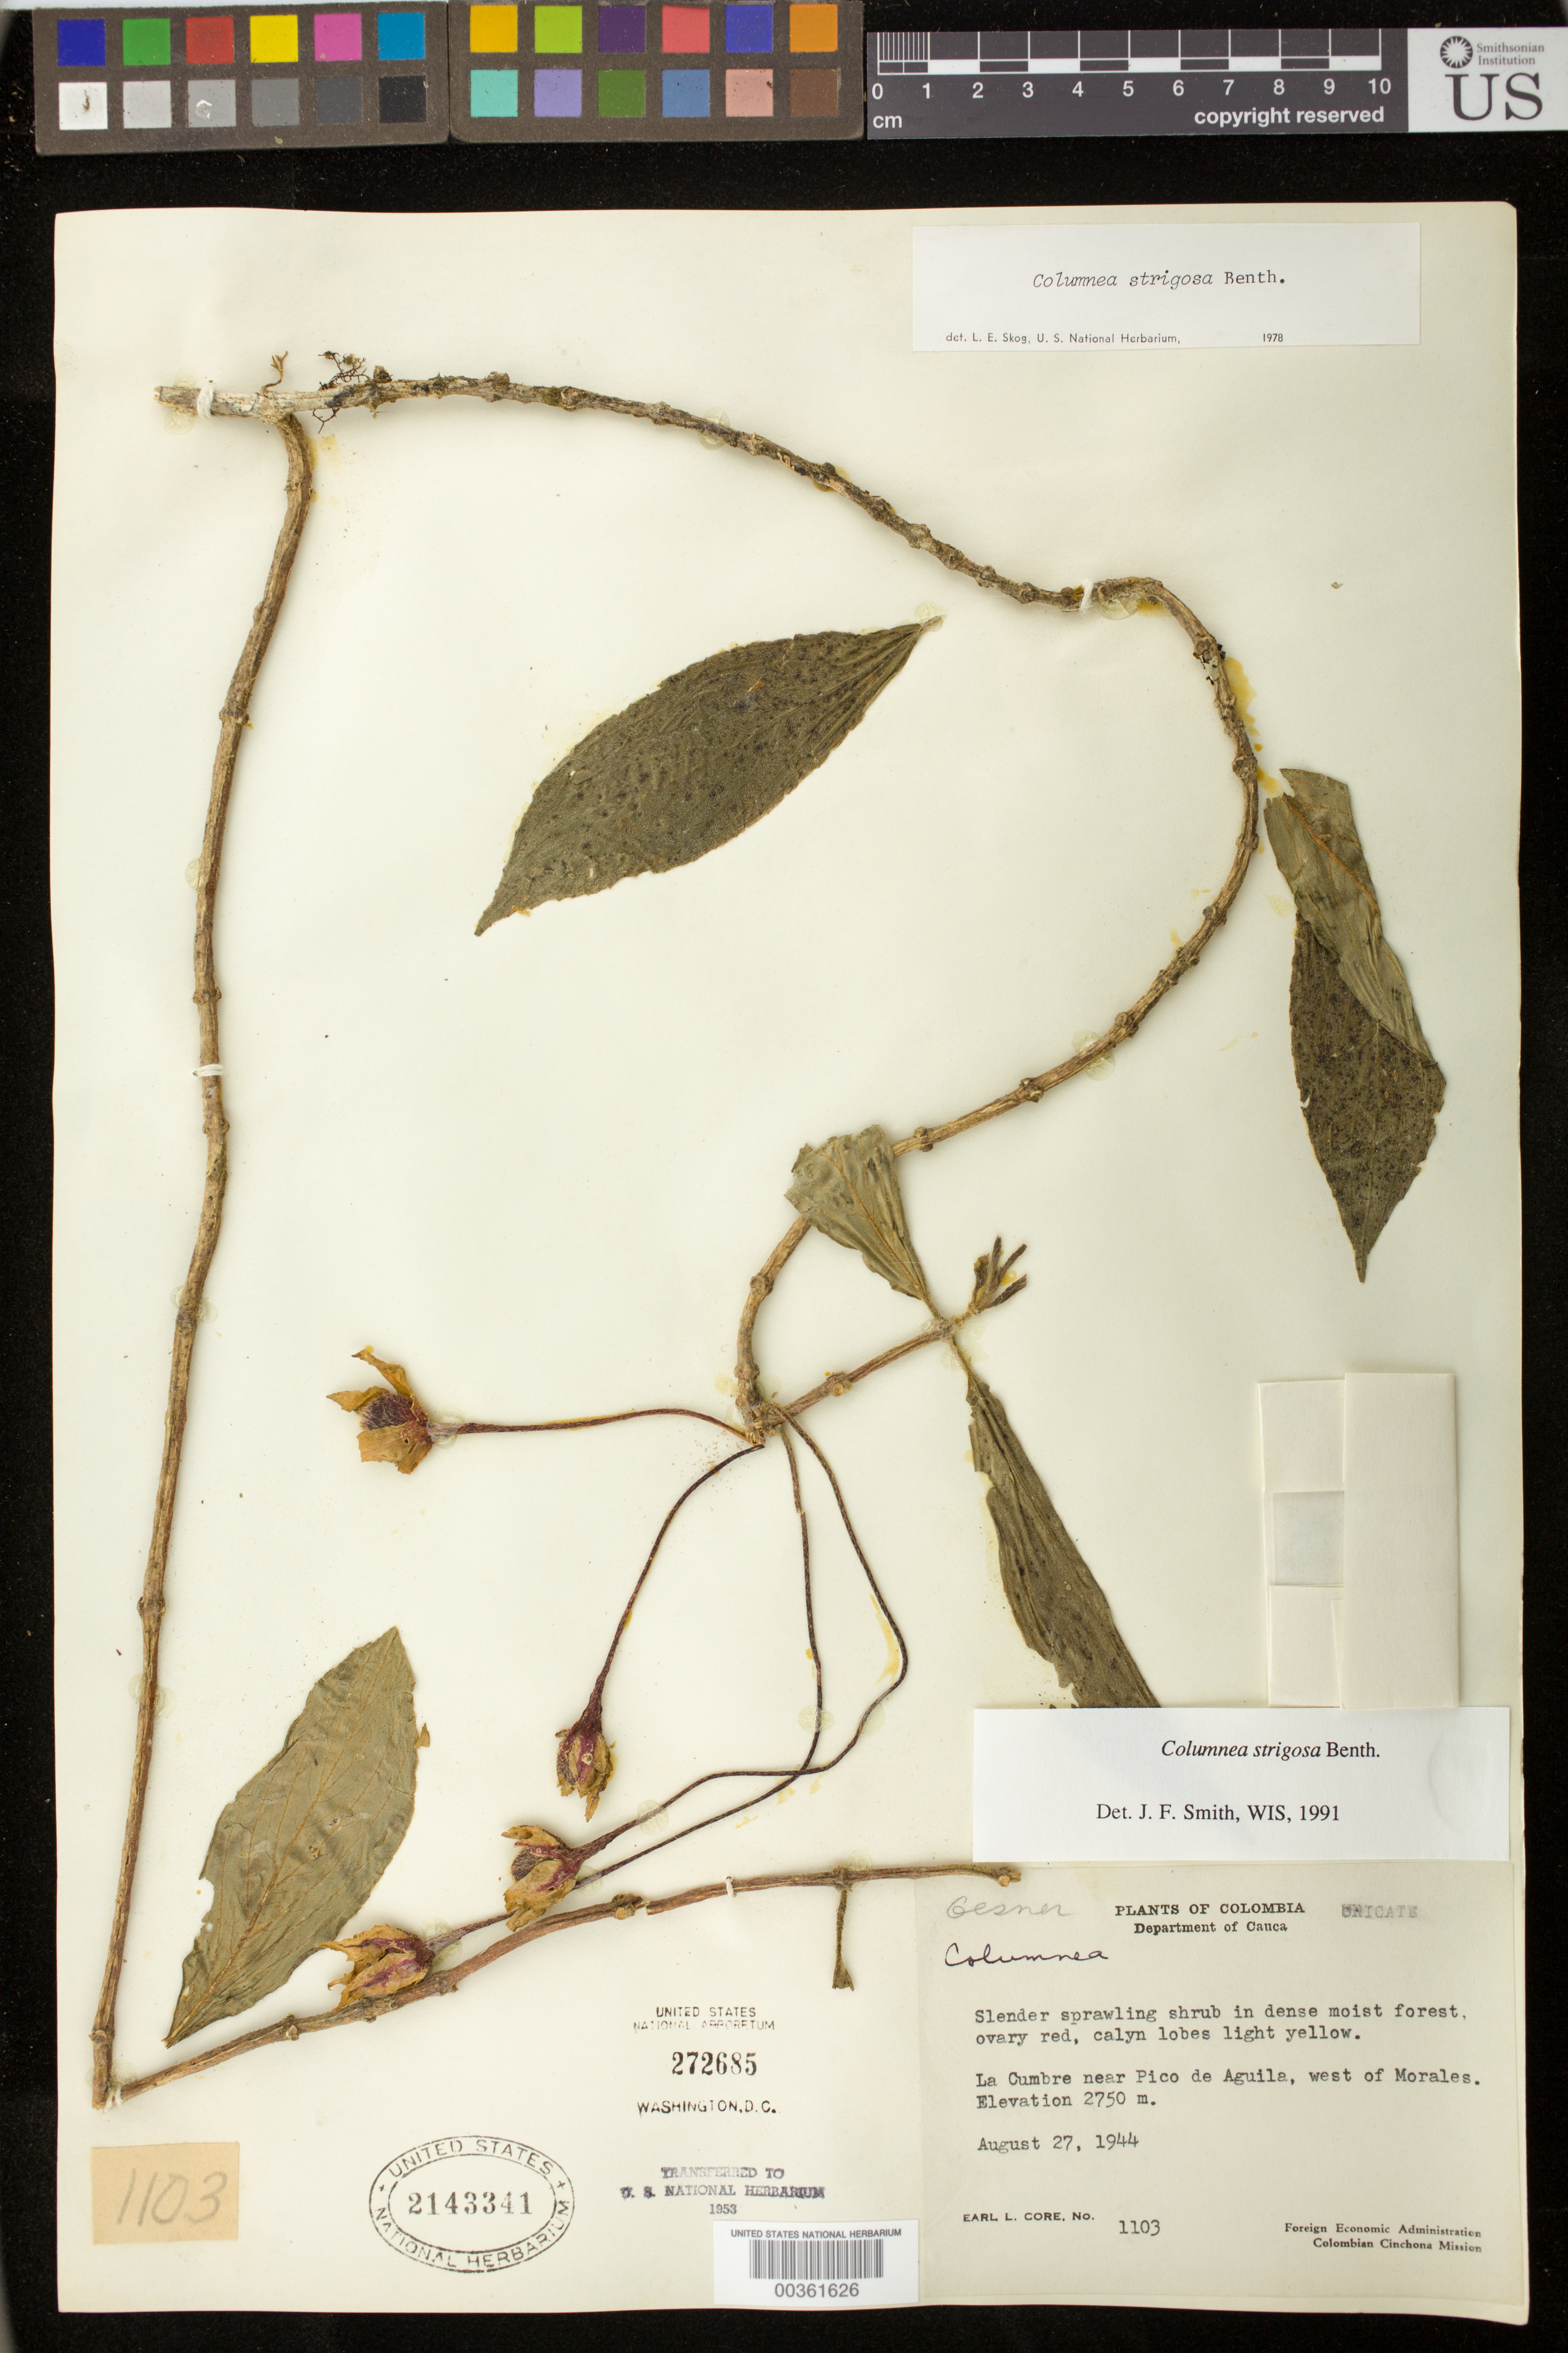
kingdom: Plantae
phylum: Tracheophyta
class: Magnoliopsida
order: Lamiales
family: Gesneriaceae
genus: Columnea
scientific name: Columnea strigosa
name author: Benth.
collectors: E. L. Core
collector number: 1103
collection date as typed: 27 Aug 1944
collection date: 1944-08-27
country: Colombia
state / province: Cauca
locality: La Cumbre near Pico de Aguila, W of Morales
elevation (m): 2750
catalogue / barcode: US 2143341